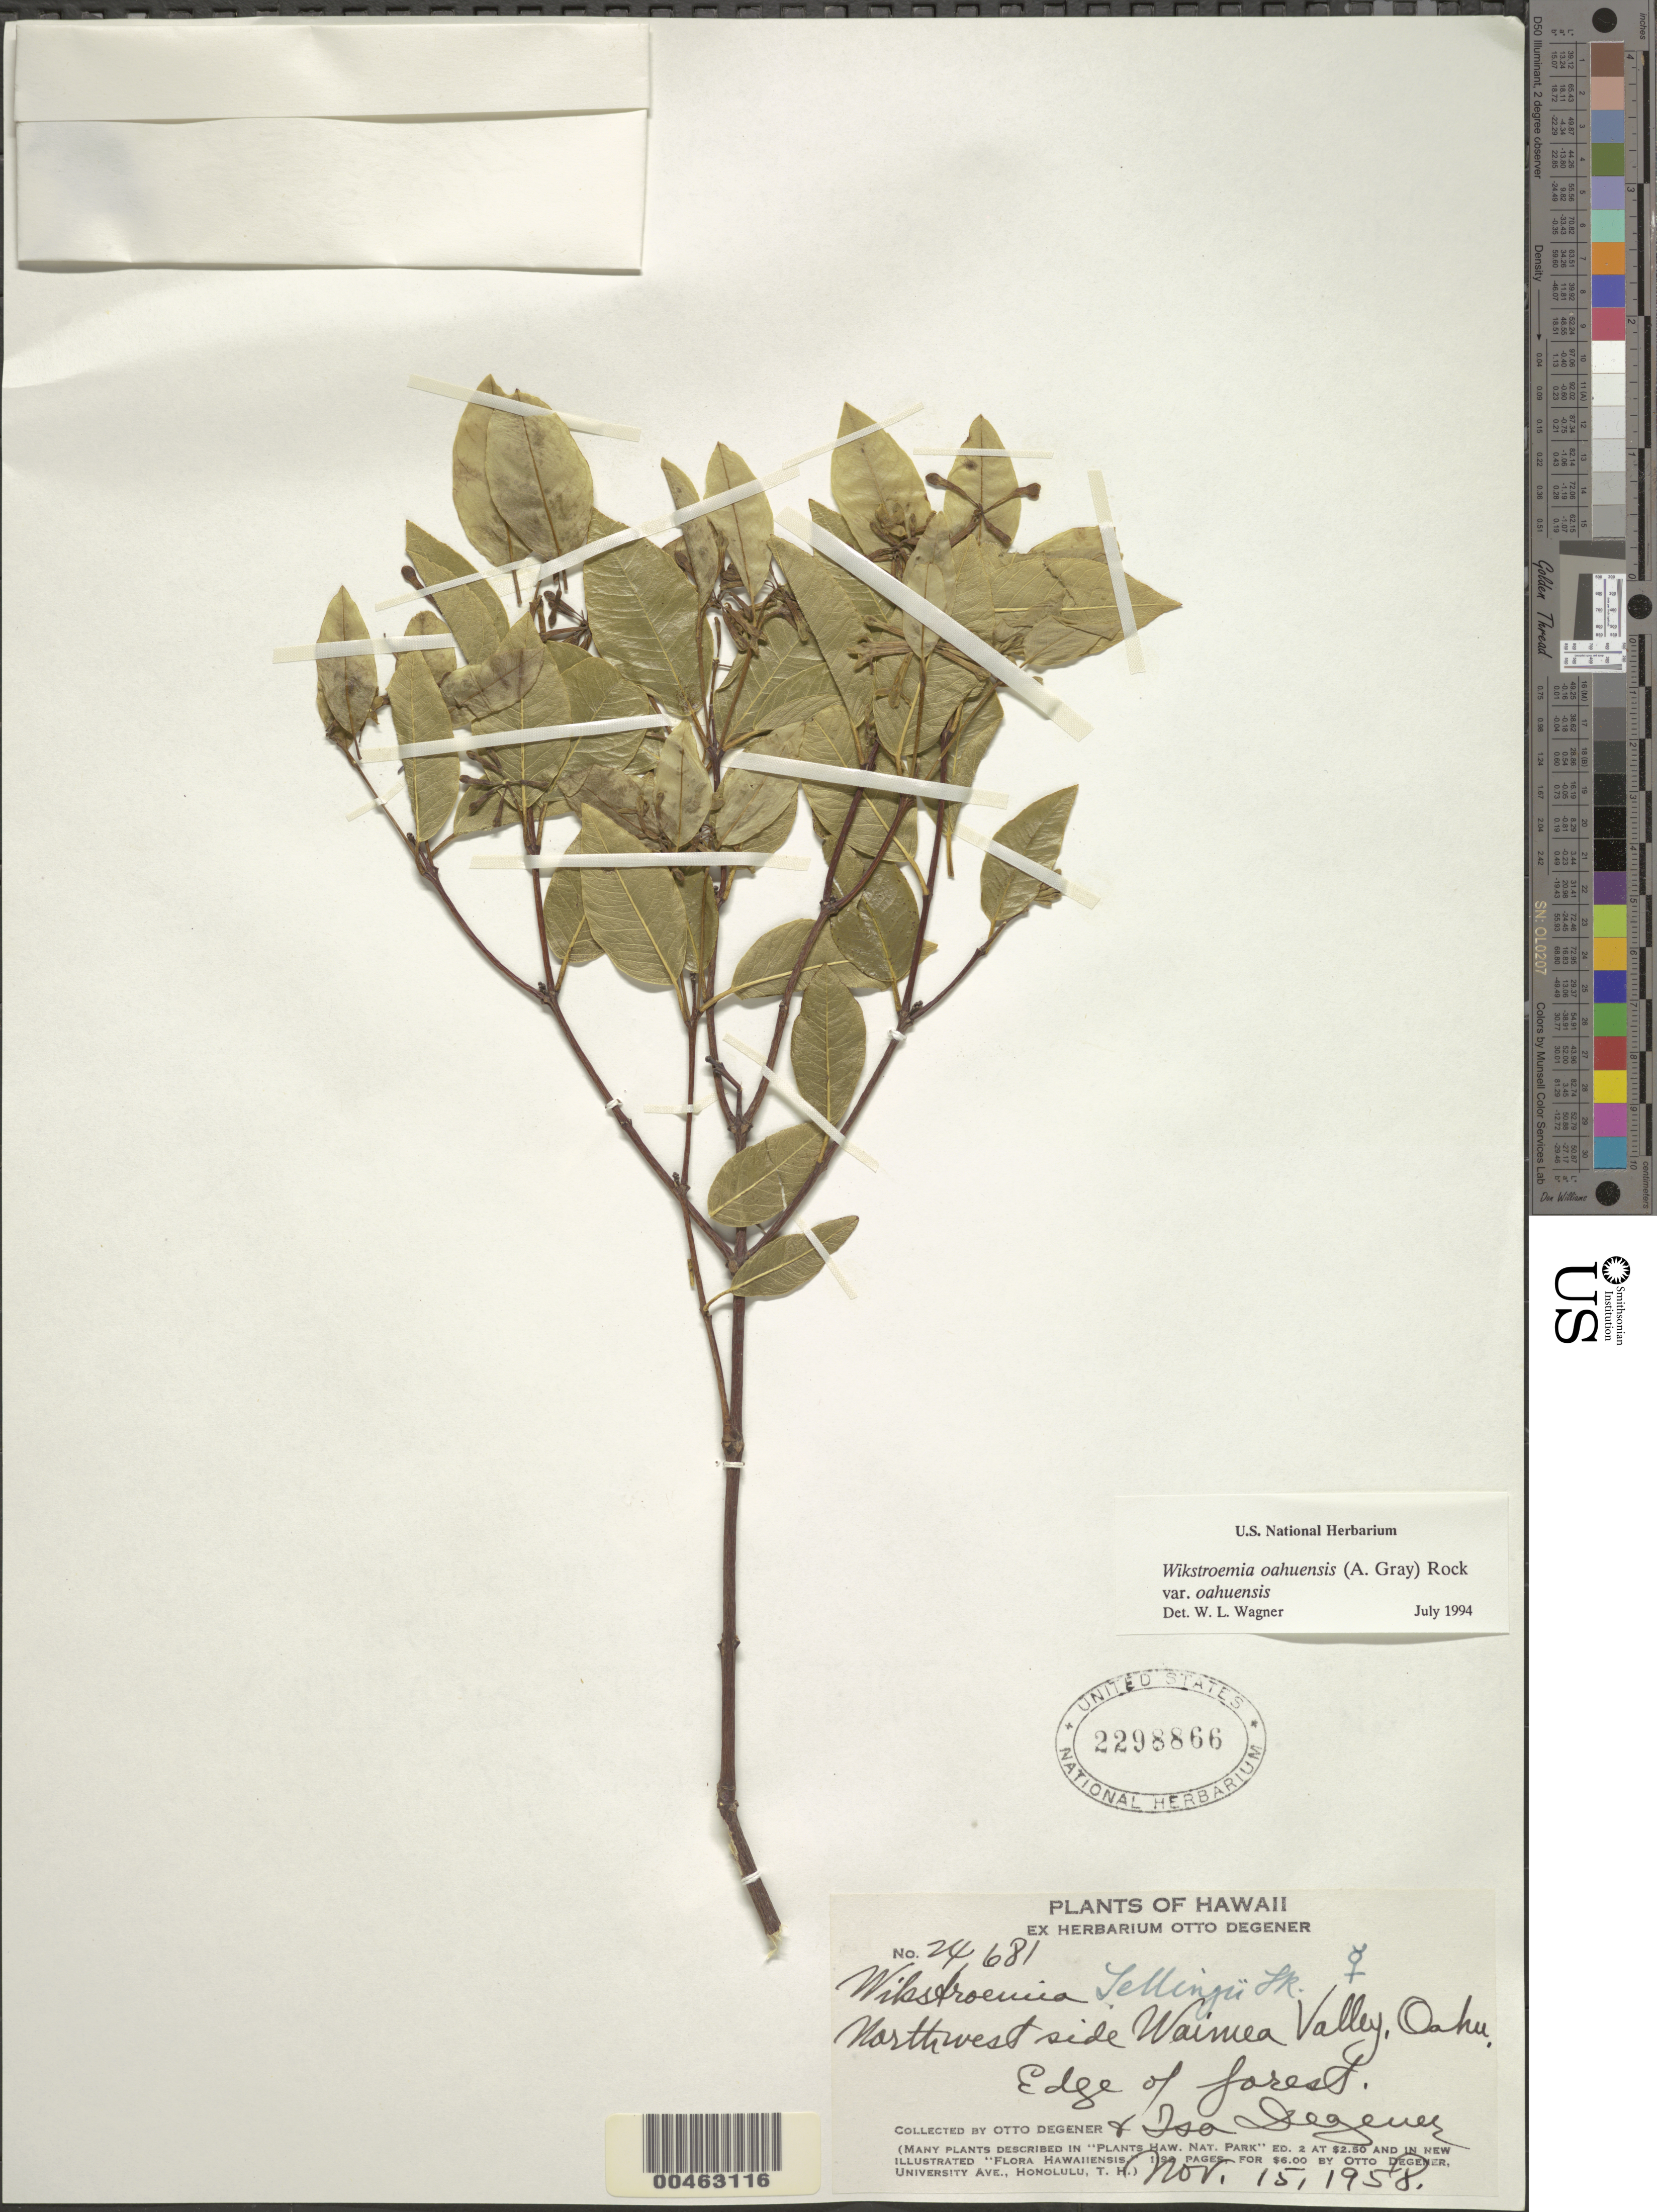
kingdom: Plantae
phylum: Tracheophyta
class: Magnoliopsida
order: Malvales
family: Thymelaeaceae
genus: Wikstroemia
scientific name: Wikstroemia oahuensis var. oahuensis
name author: (A. Gray) Rock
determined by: Wagner, W. L., (BOT), Smithsonian Institution - National Museum of Natural History (UNITED STATES)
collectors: O. Degener & I. Degener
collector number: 24681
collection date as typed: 15 Nov 1958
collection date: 1958-11-15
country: United States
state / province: Hawaii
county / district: Honolulu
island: Oahu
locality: NW side Waimea Valley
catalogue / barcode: US 2298866